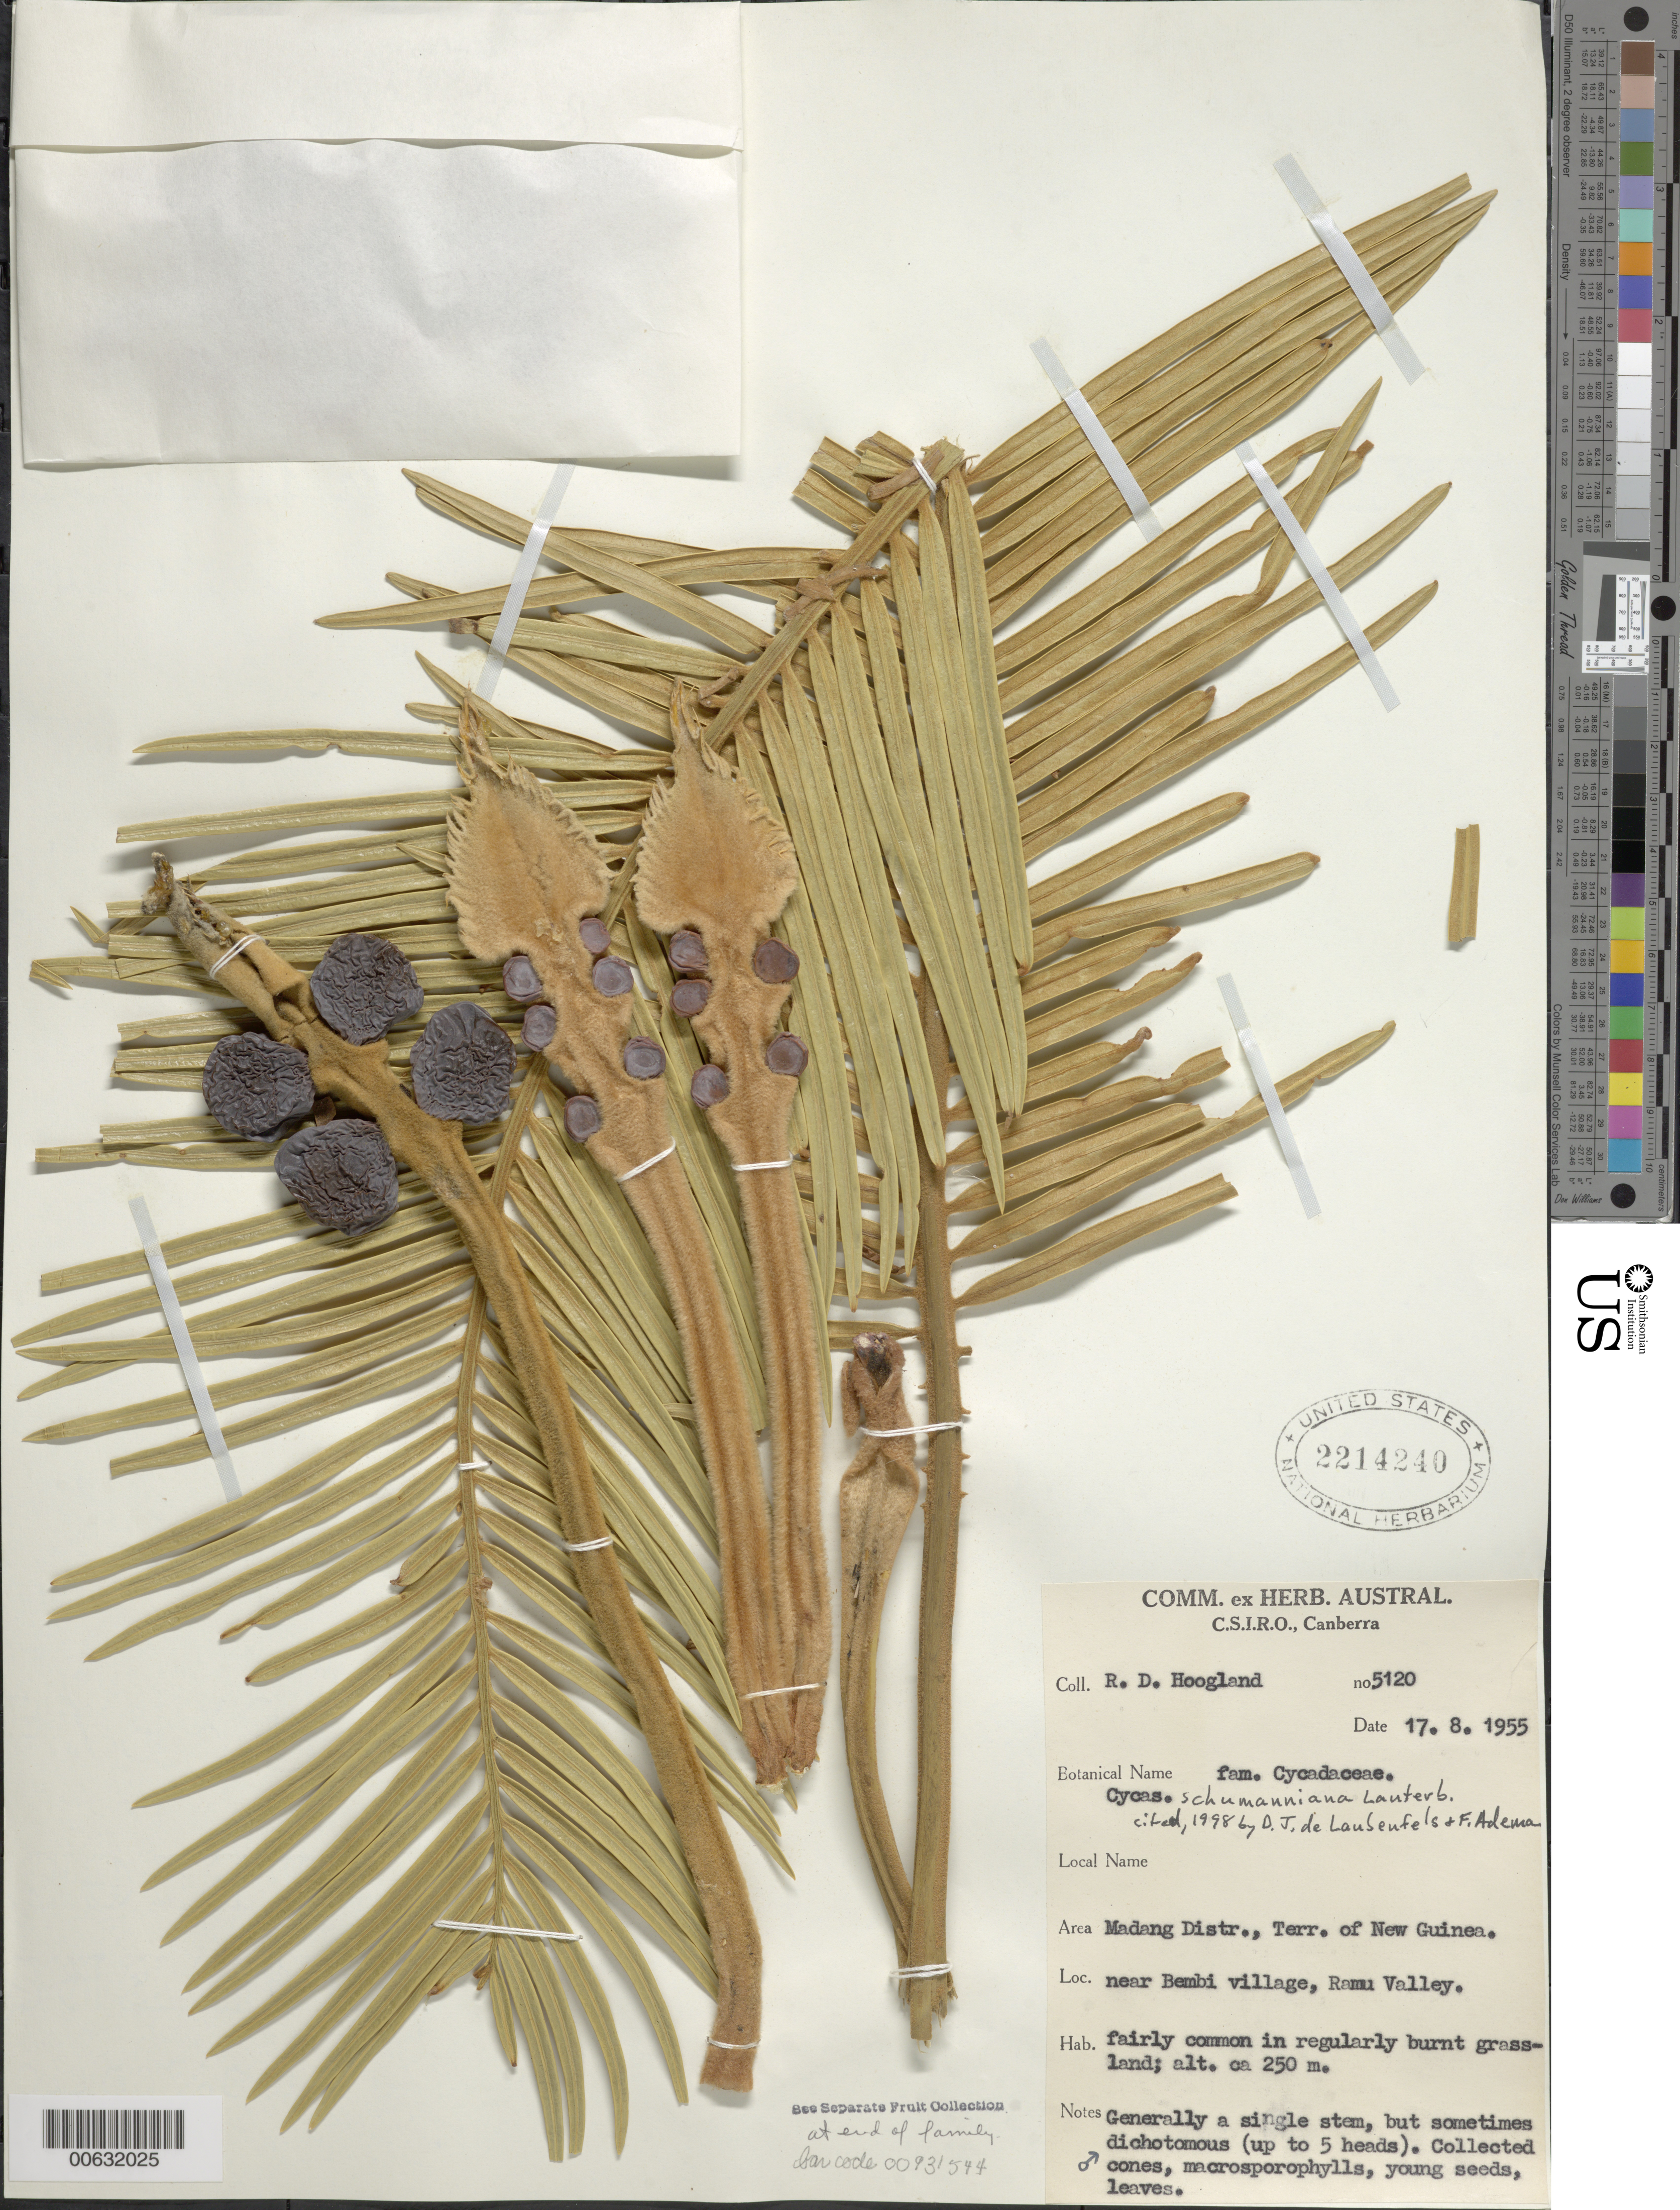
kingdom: Plantae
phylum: Tracheophyta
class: Cycadopsida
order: Cycadales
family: Cycadaceae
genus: Cycas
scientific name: Cycas schumanniana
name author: Lauterb.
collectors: R. D. Hoogland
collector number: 5120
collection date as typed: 17 Aug 1955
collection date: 1955-08-17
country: Papua New Guinea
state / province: Madang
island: New Guinea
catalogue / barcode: US 2214240